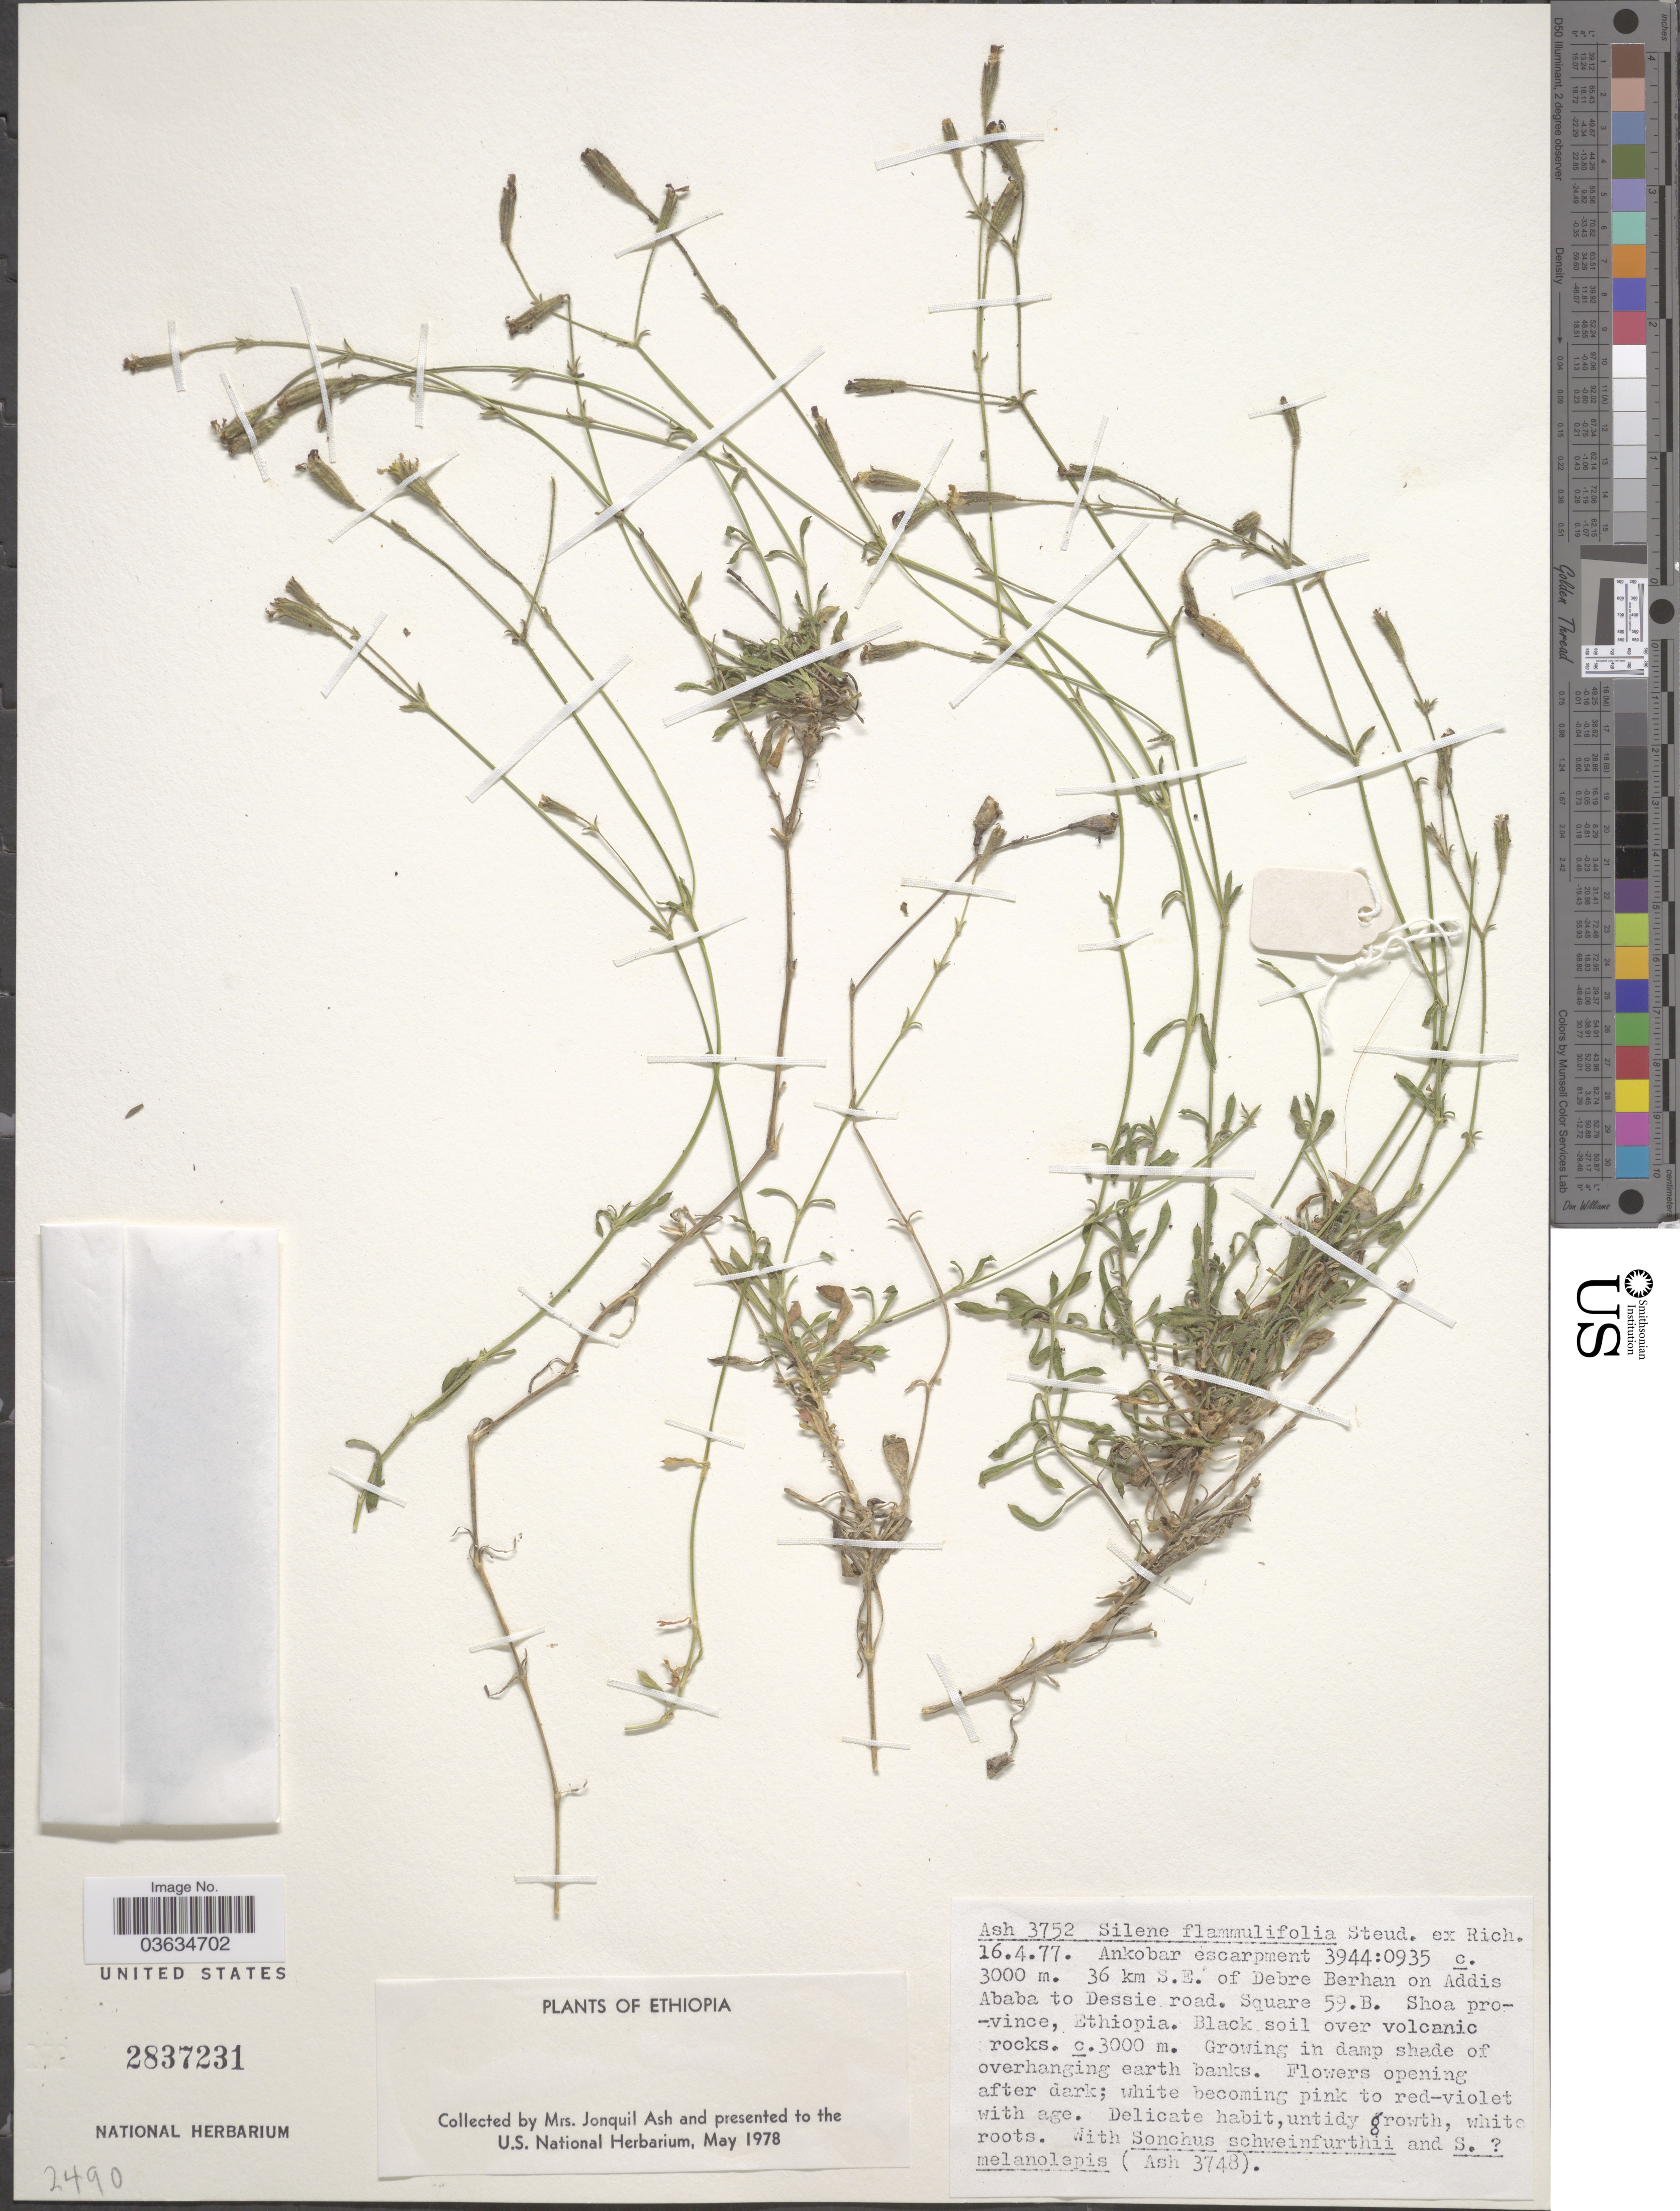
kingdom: Plantae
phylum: Tracheophyta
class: Magnoliopsida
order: Caryophyllales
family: Caryophyllaceae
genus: Silene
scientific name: Silene flammulifolia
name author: Steud. ex A. Rich.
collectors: J. Ash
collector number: Ash 3748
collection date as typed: Transcribed d/m/y: 16/4/77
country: Ethiopia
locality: Ankobar escarpment 3944:0935. 36 km S.E. of Debre Berhan on Addis Ababa to Dessie road. Square 59.B. Shoa province.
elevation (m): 3000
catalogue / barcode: US 2837231